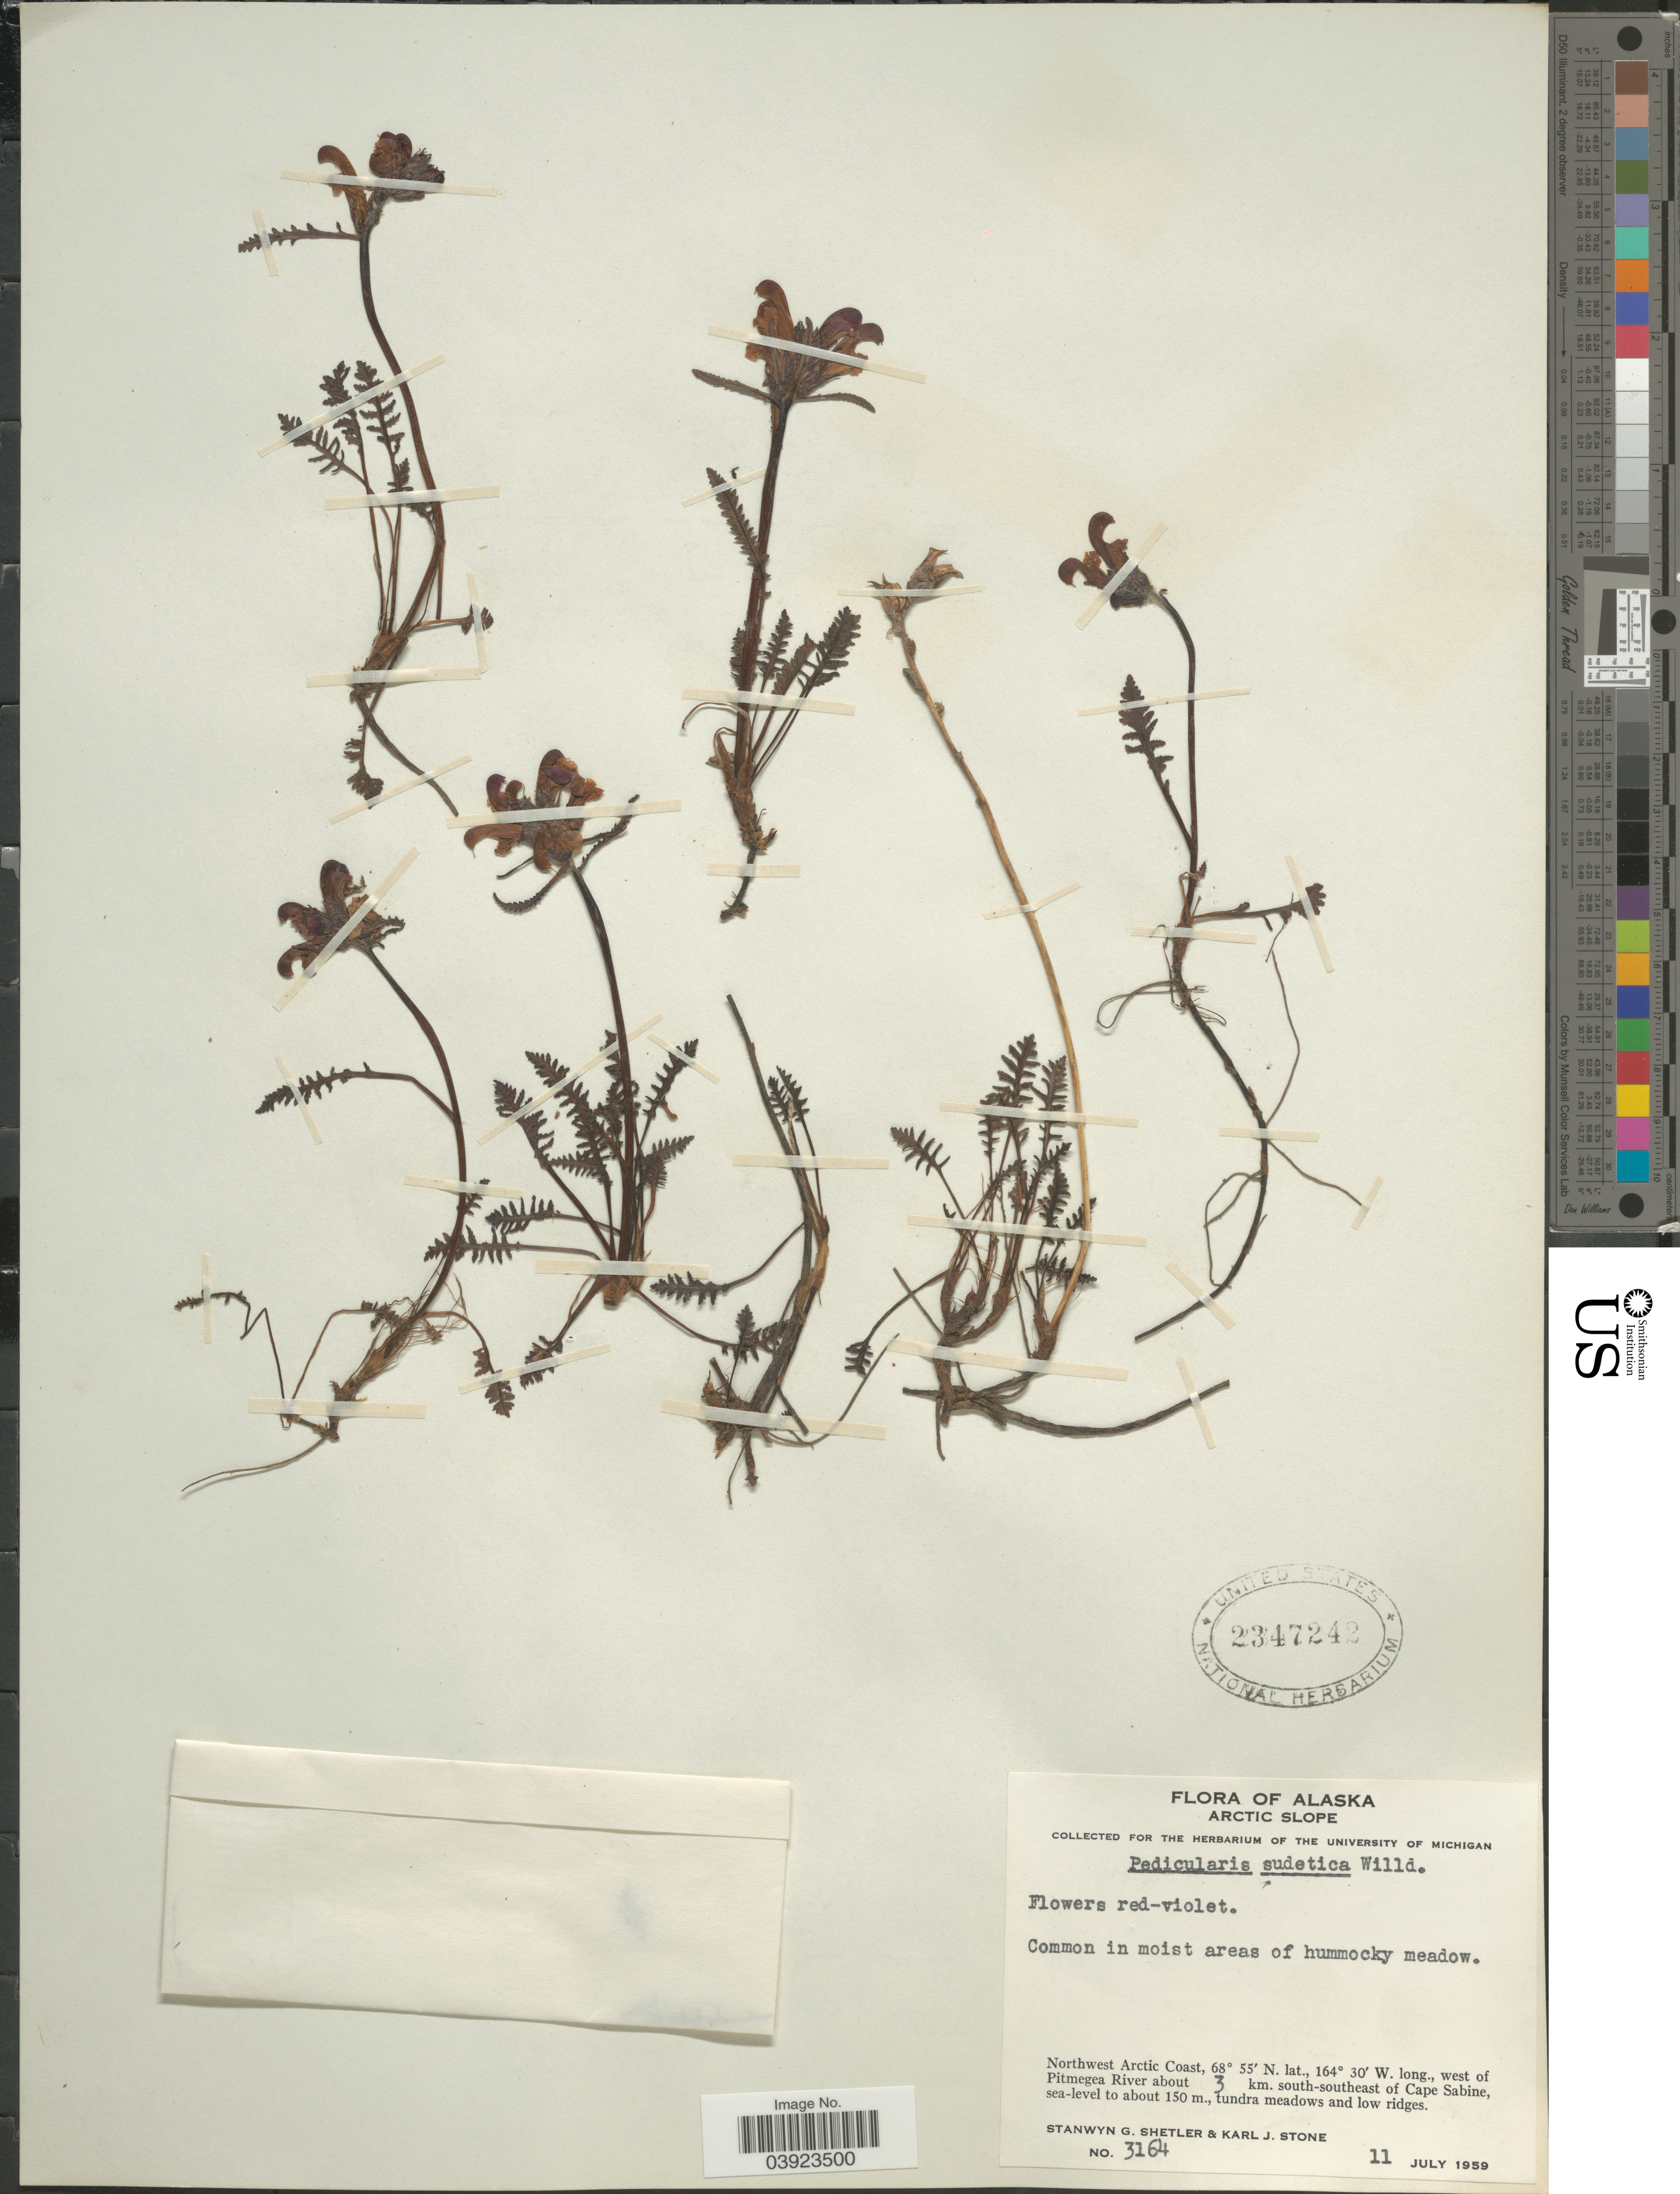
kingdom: Plantae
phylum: Tracheophyta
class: Magnoliopsida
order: Lamiales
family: Orobanchaceae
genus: Pedicularis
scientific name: Pedicularis sudetica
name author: Willd.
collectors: S. Shetler & K. J. Stone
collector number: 3164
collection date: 1959-07-11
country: United States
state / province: Alaska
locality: Arctic Slope. Northwest Arctic Coat, west of Pitmegea River about 3 km. south-southeast of Cape Sabine, tundra meadows and low ridges.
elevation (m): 0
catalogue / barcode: US 2347242